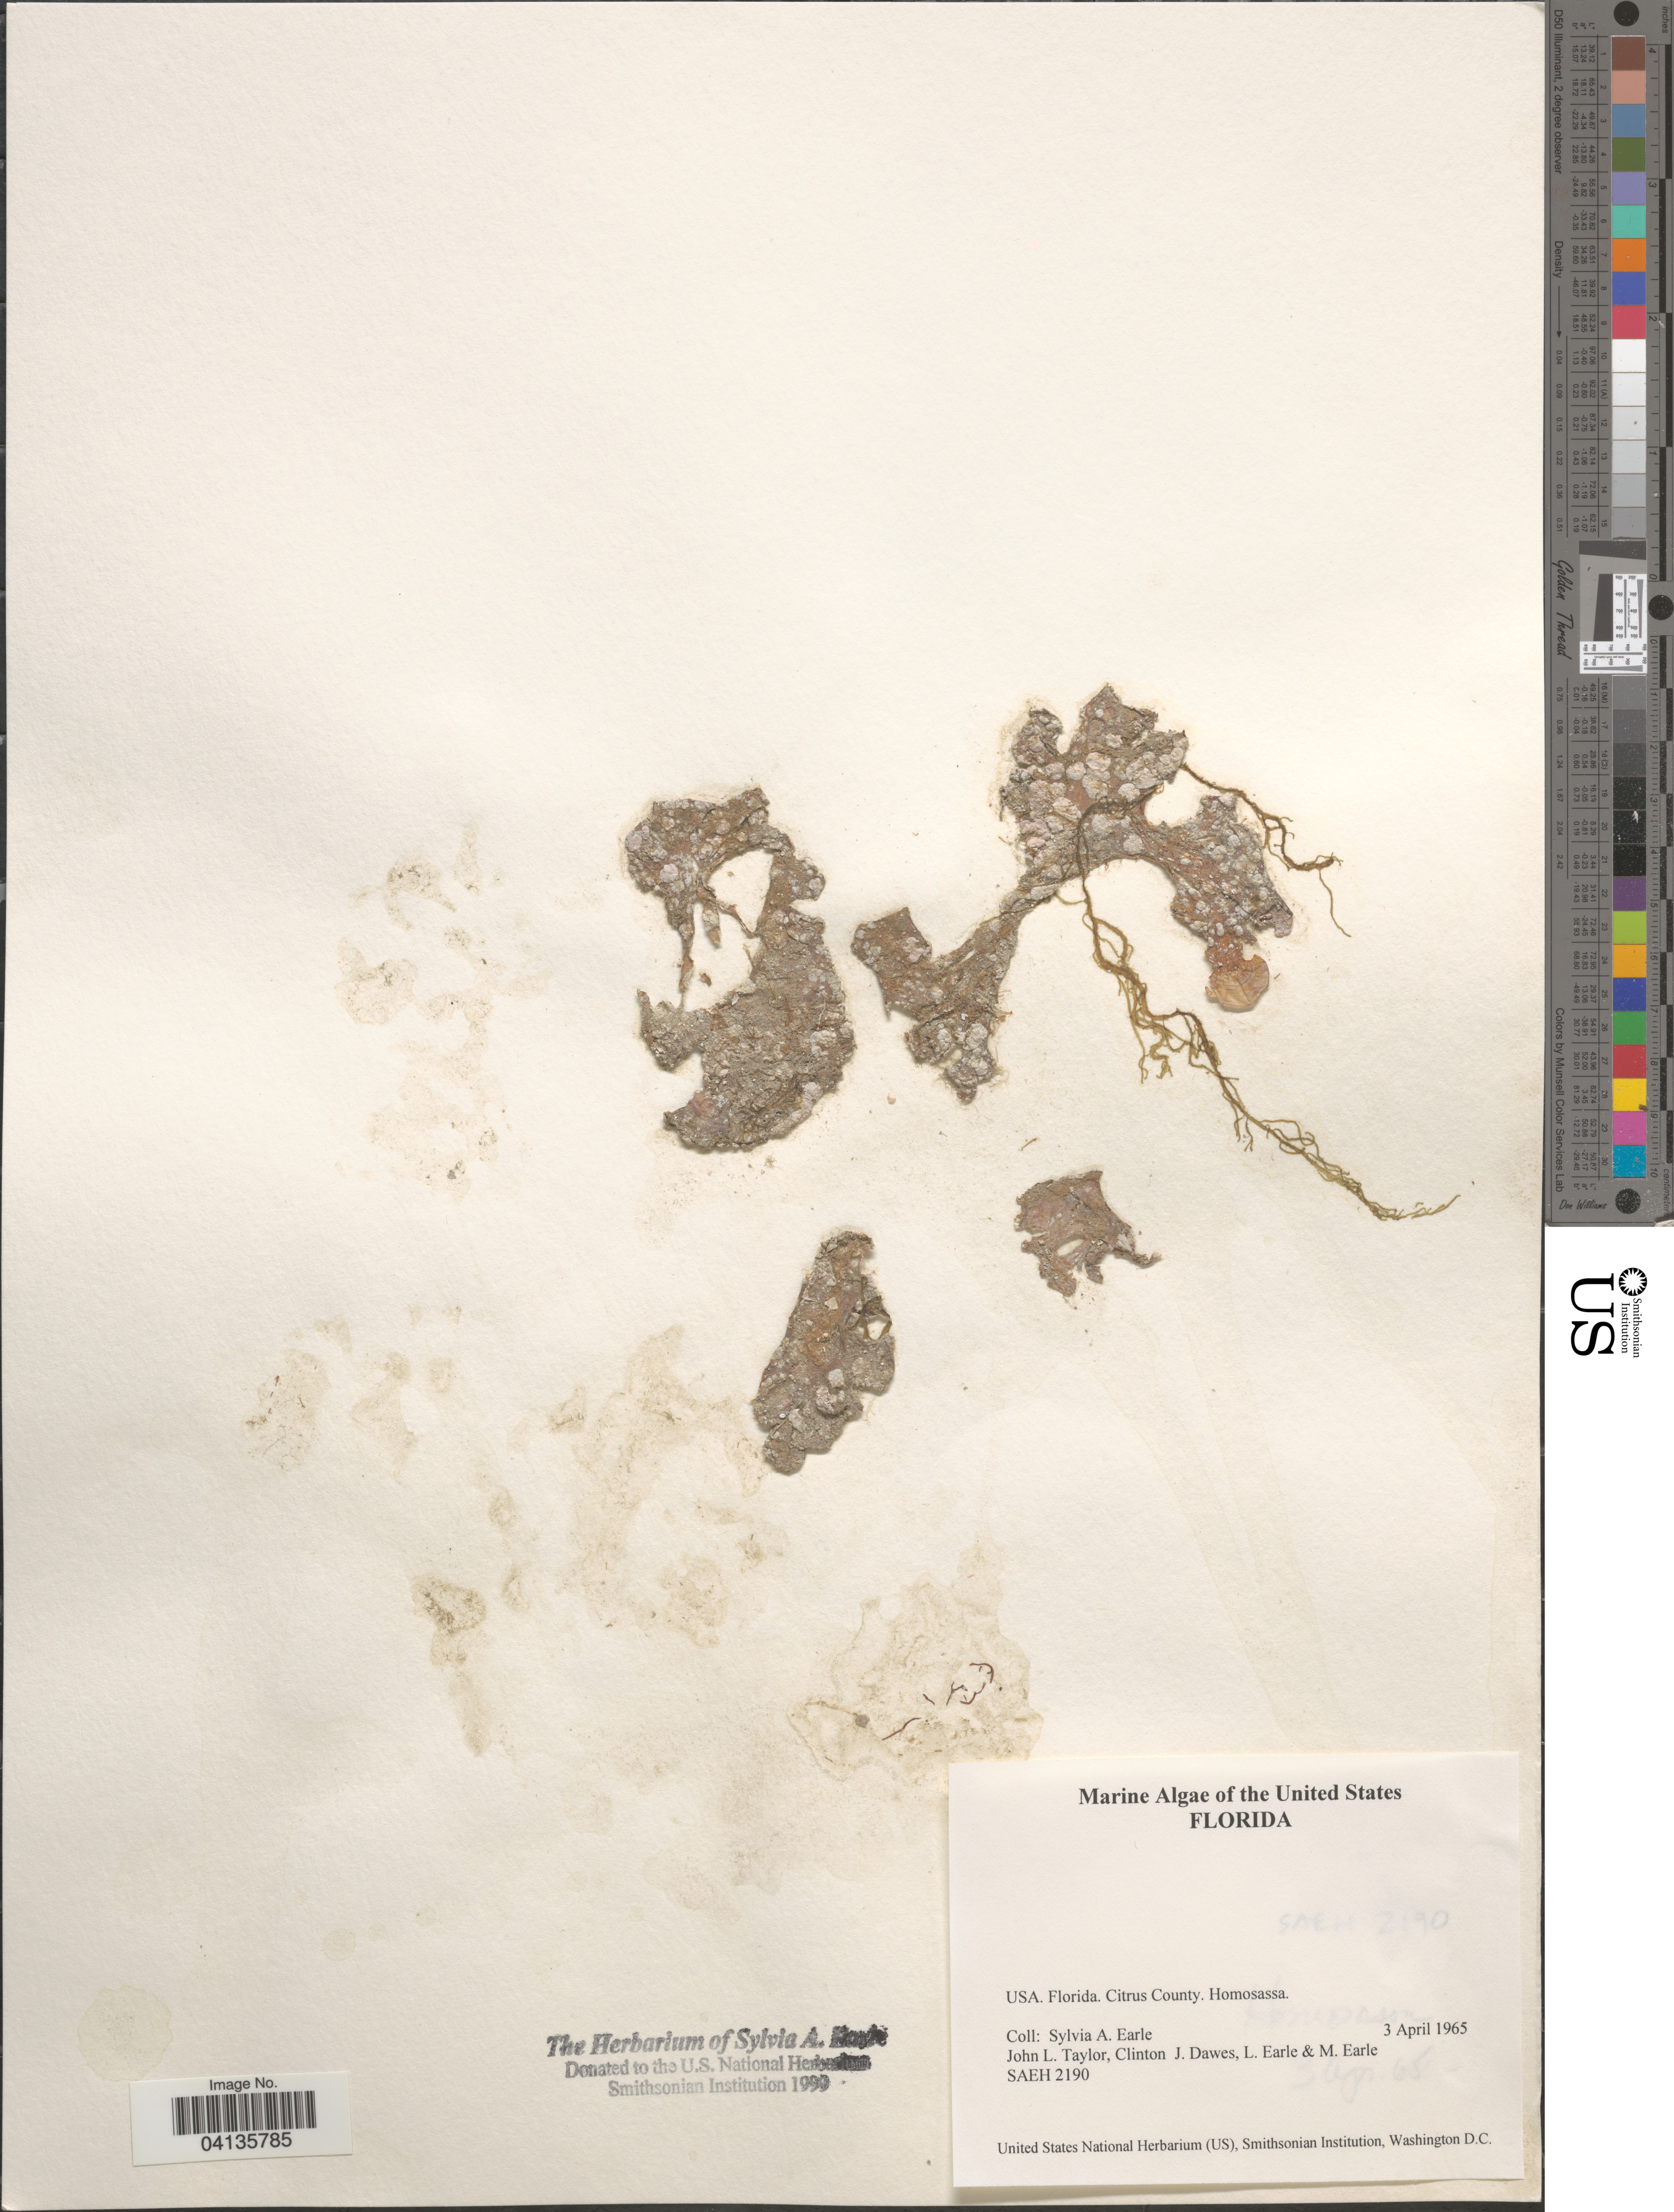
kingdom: Plantae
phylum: Rhodophyta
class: Florideophyceae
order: Corallinales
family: Corallinaceae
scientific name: Crustose Coralline Algae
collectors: S. A. Earle, J. L. Taylor, C. Dawes, L. Earle & M. Earle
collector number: SAEH 2190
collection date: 1965-04-03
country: United States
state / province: Florida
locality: Citrus County. Homosassa.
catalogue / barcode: US 238596